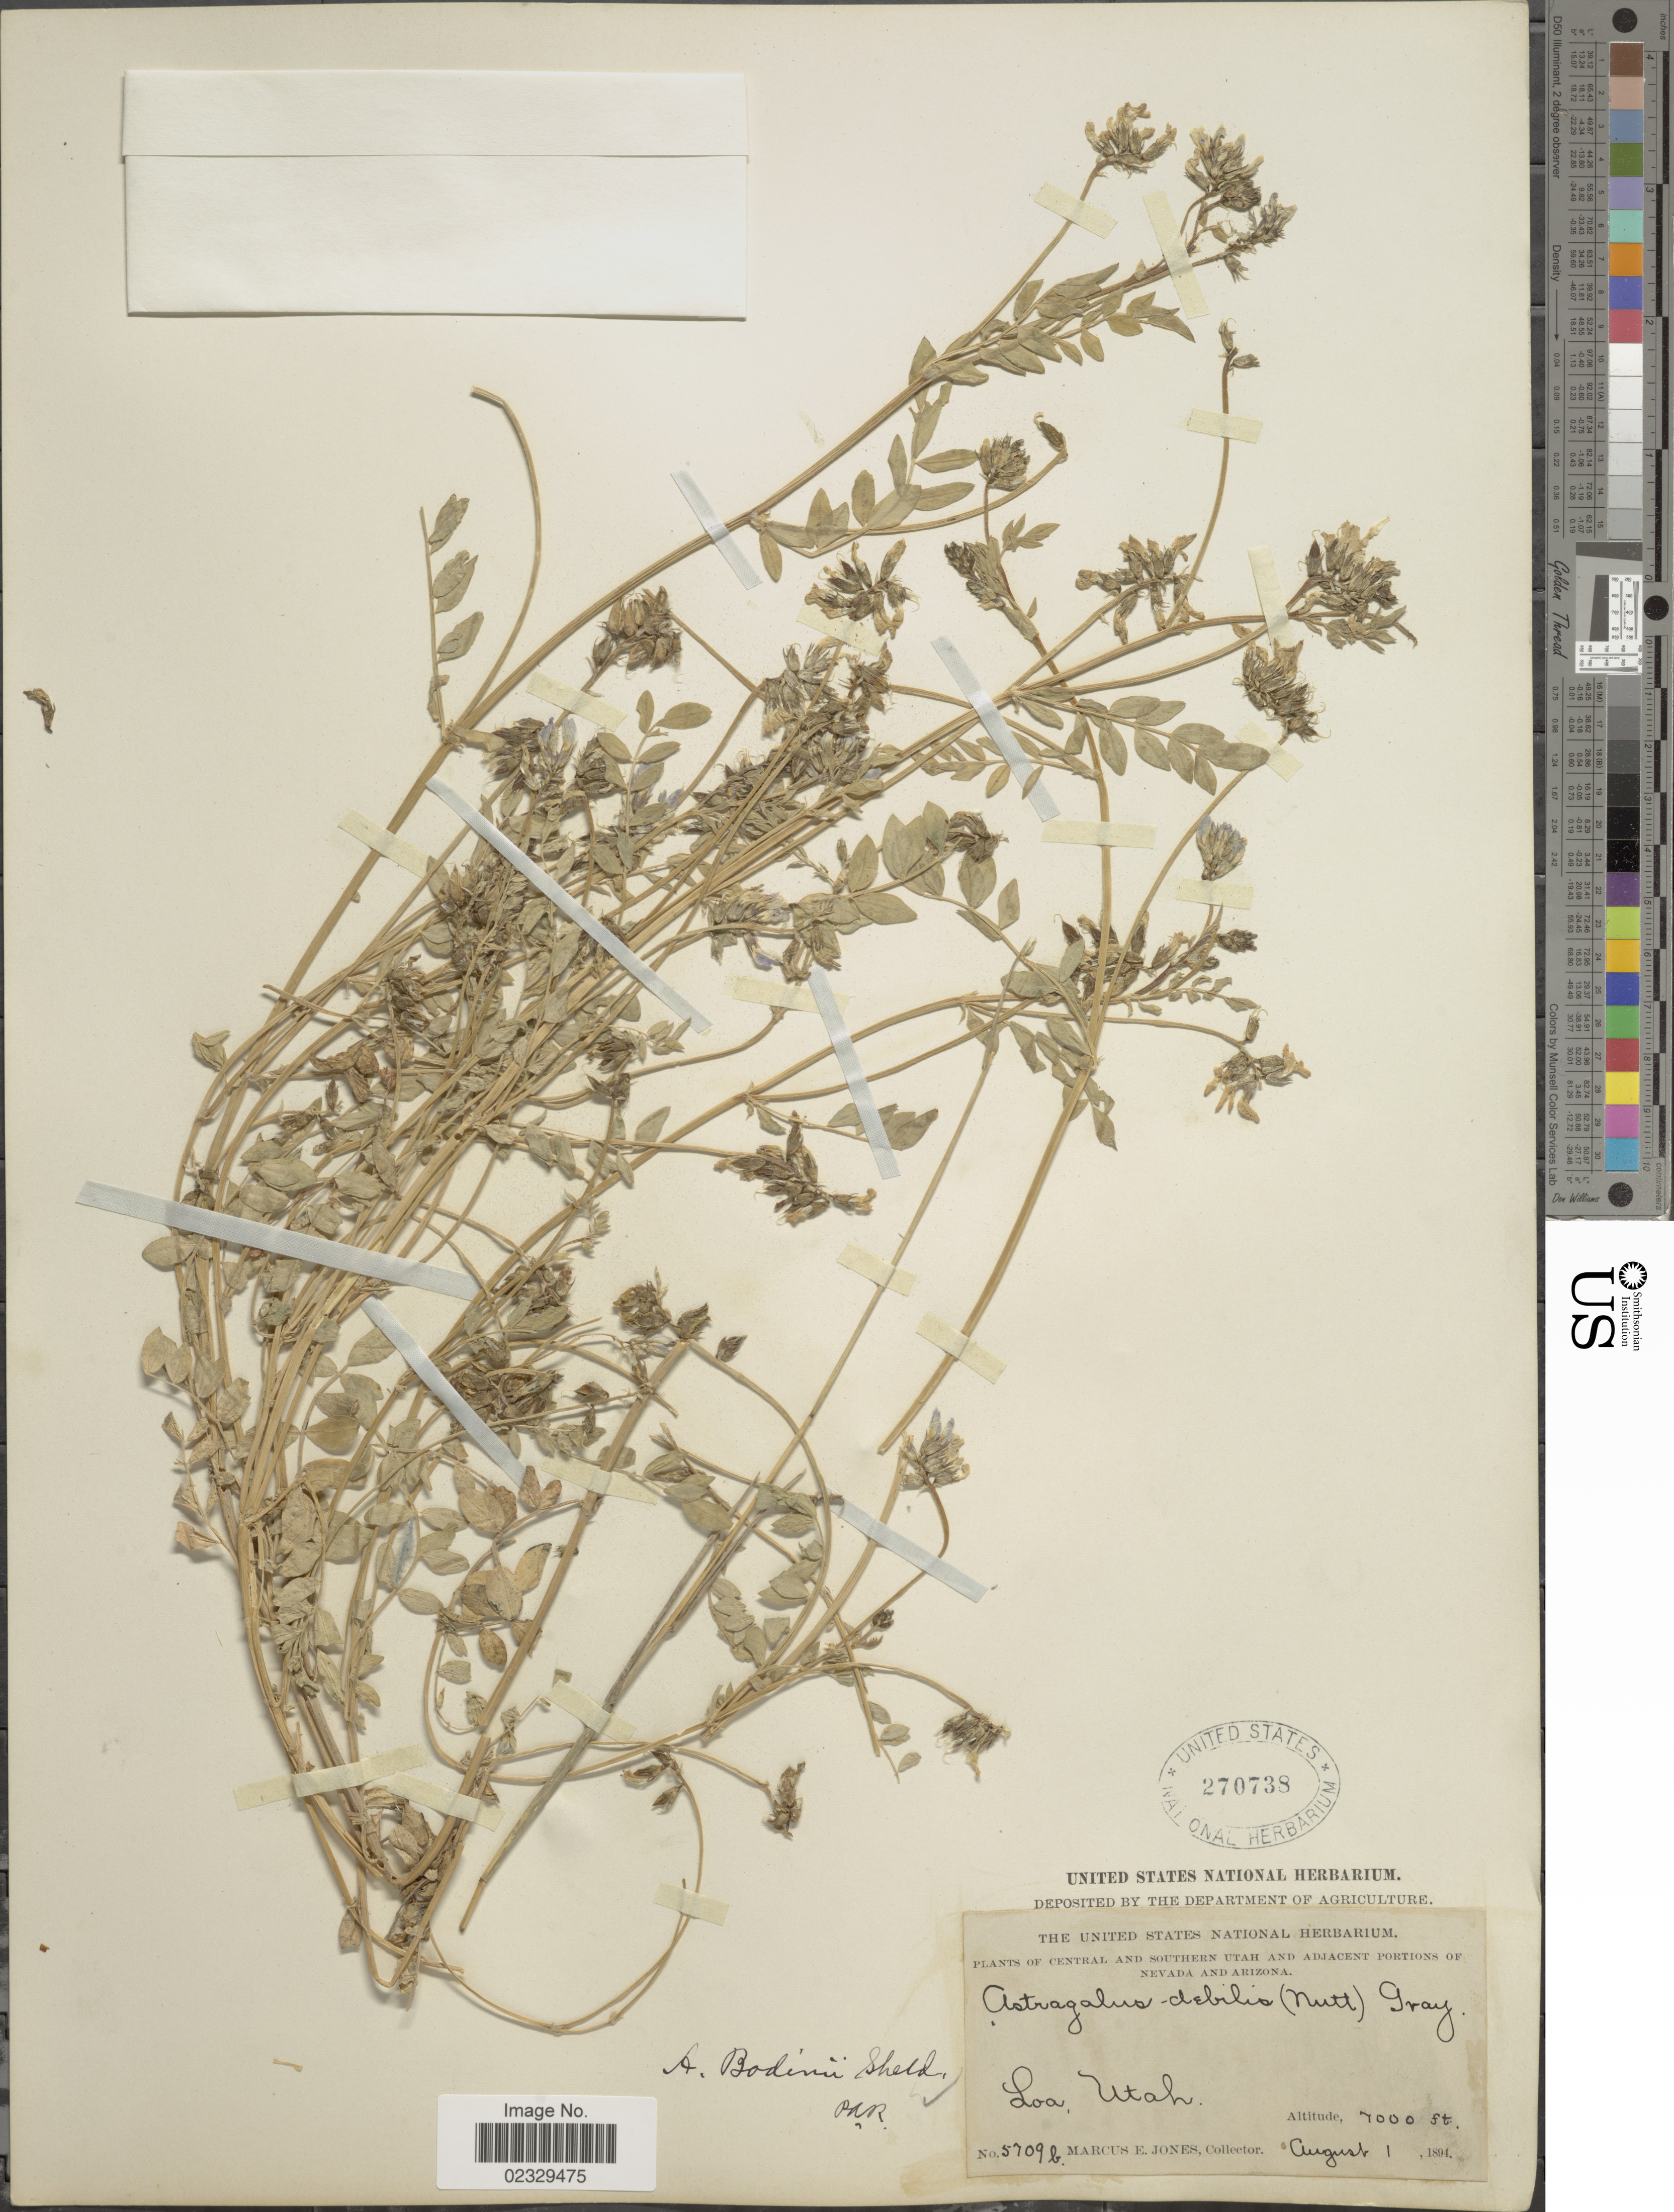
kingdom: Plantae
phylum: Tracheophyta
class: Magnoliopsida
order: Fabales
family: Fabaceae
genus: Astragalus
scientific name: Astragalus bodinii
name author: E. Sheld.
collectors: M. E. Jones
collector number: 5709b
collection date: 1894-08-01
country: United States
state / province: Utah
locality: Central and southern Utah. Loa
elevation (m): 2134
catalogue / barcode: US 270738